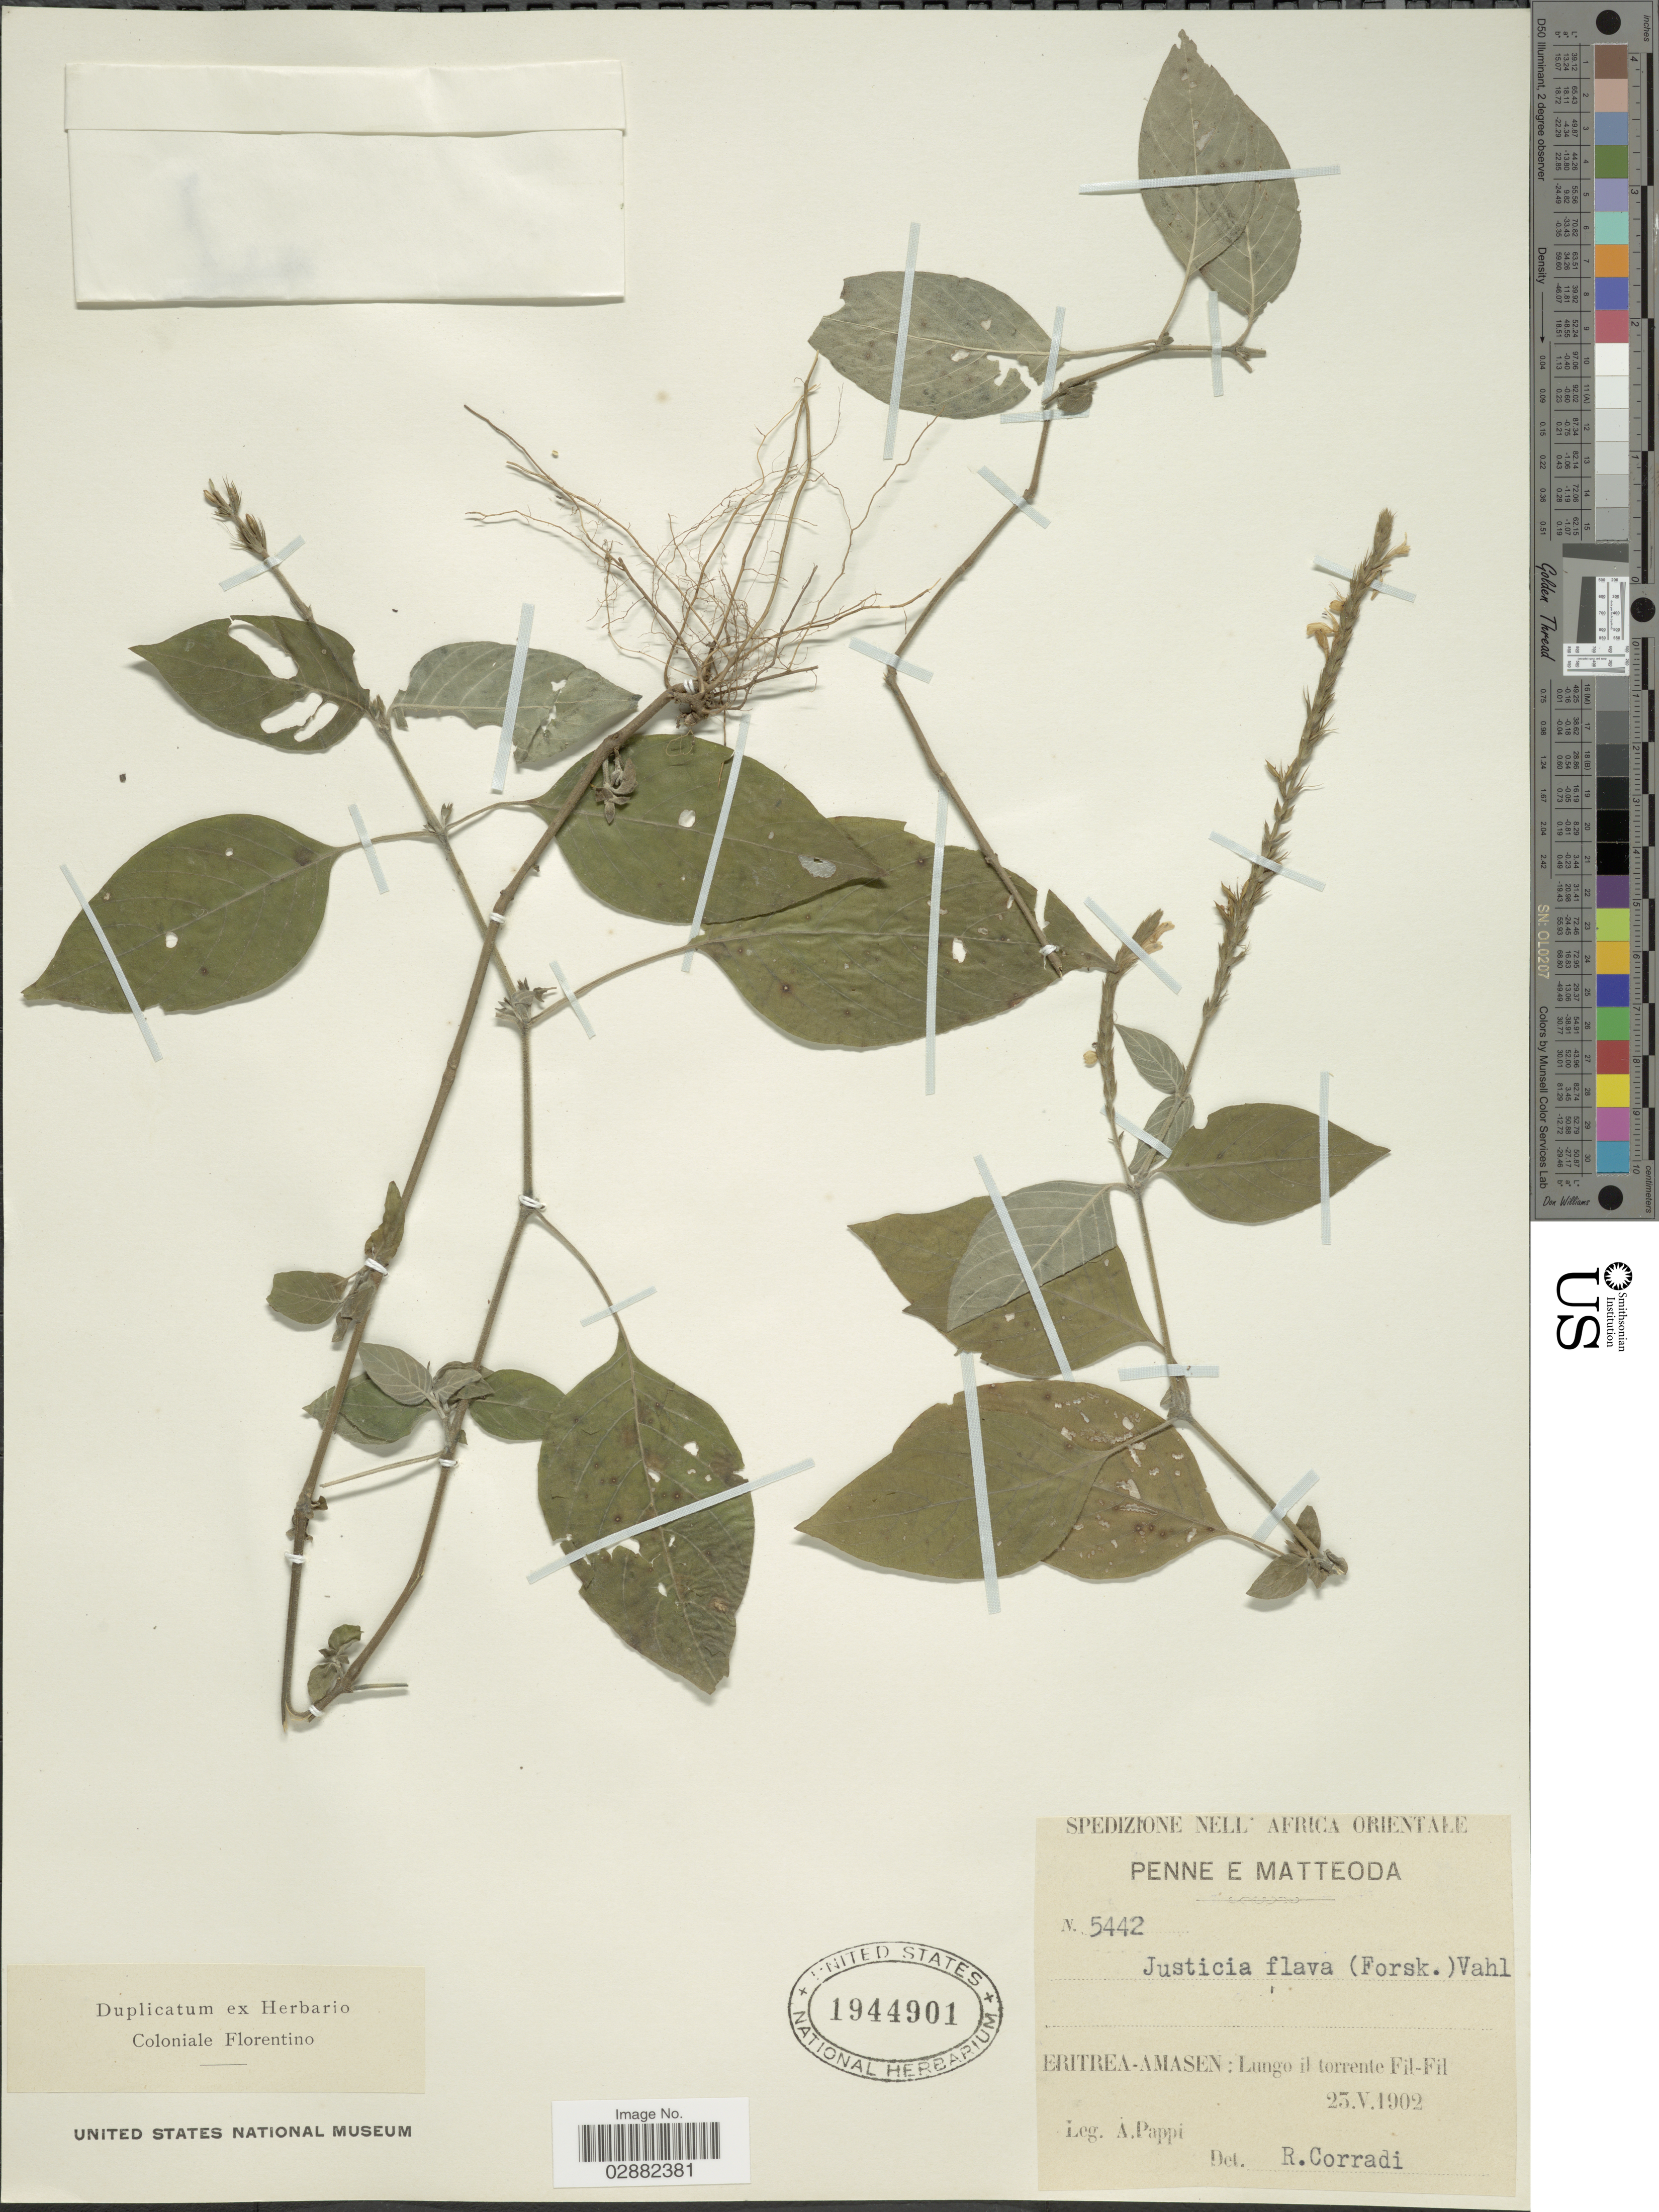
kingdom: Plantae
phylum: Tracheophyta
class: Magnoliopsida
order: Lamiales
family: Acanthaceae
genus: Justicia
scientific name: Justicia flava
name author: (Forssk.) Vahl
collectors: A. Pappi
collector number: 5442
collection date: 1902-05-25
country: Eritrea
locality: Eritrea-Amasen: Lungo il torrente Fil-Fil.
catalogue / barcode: US 1944901